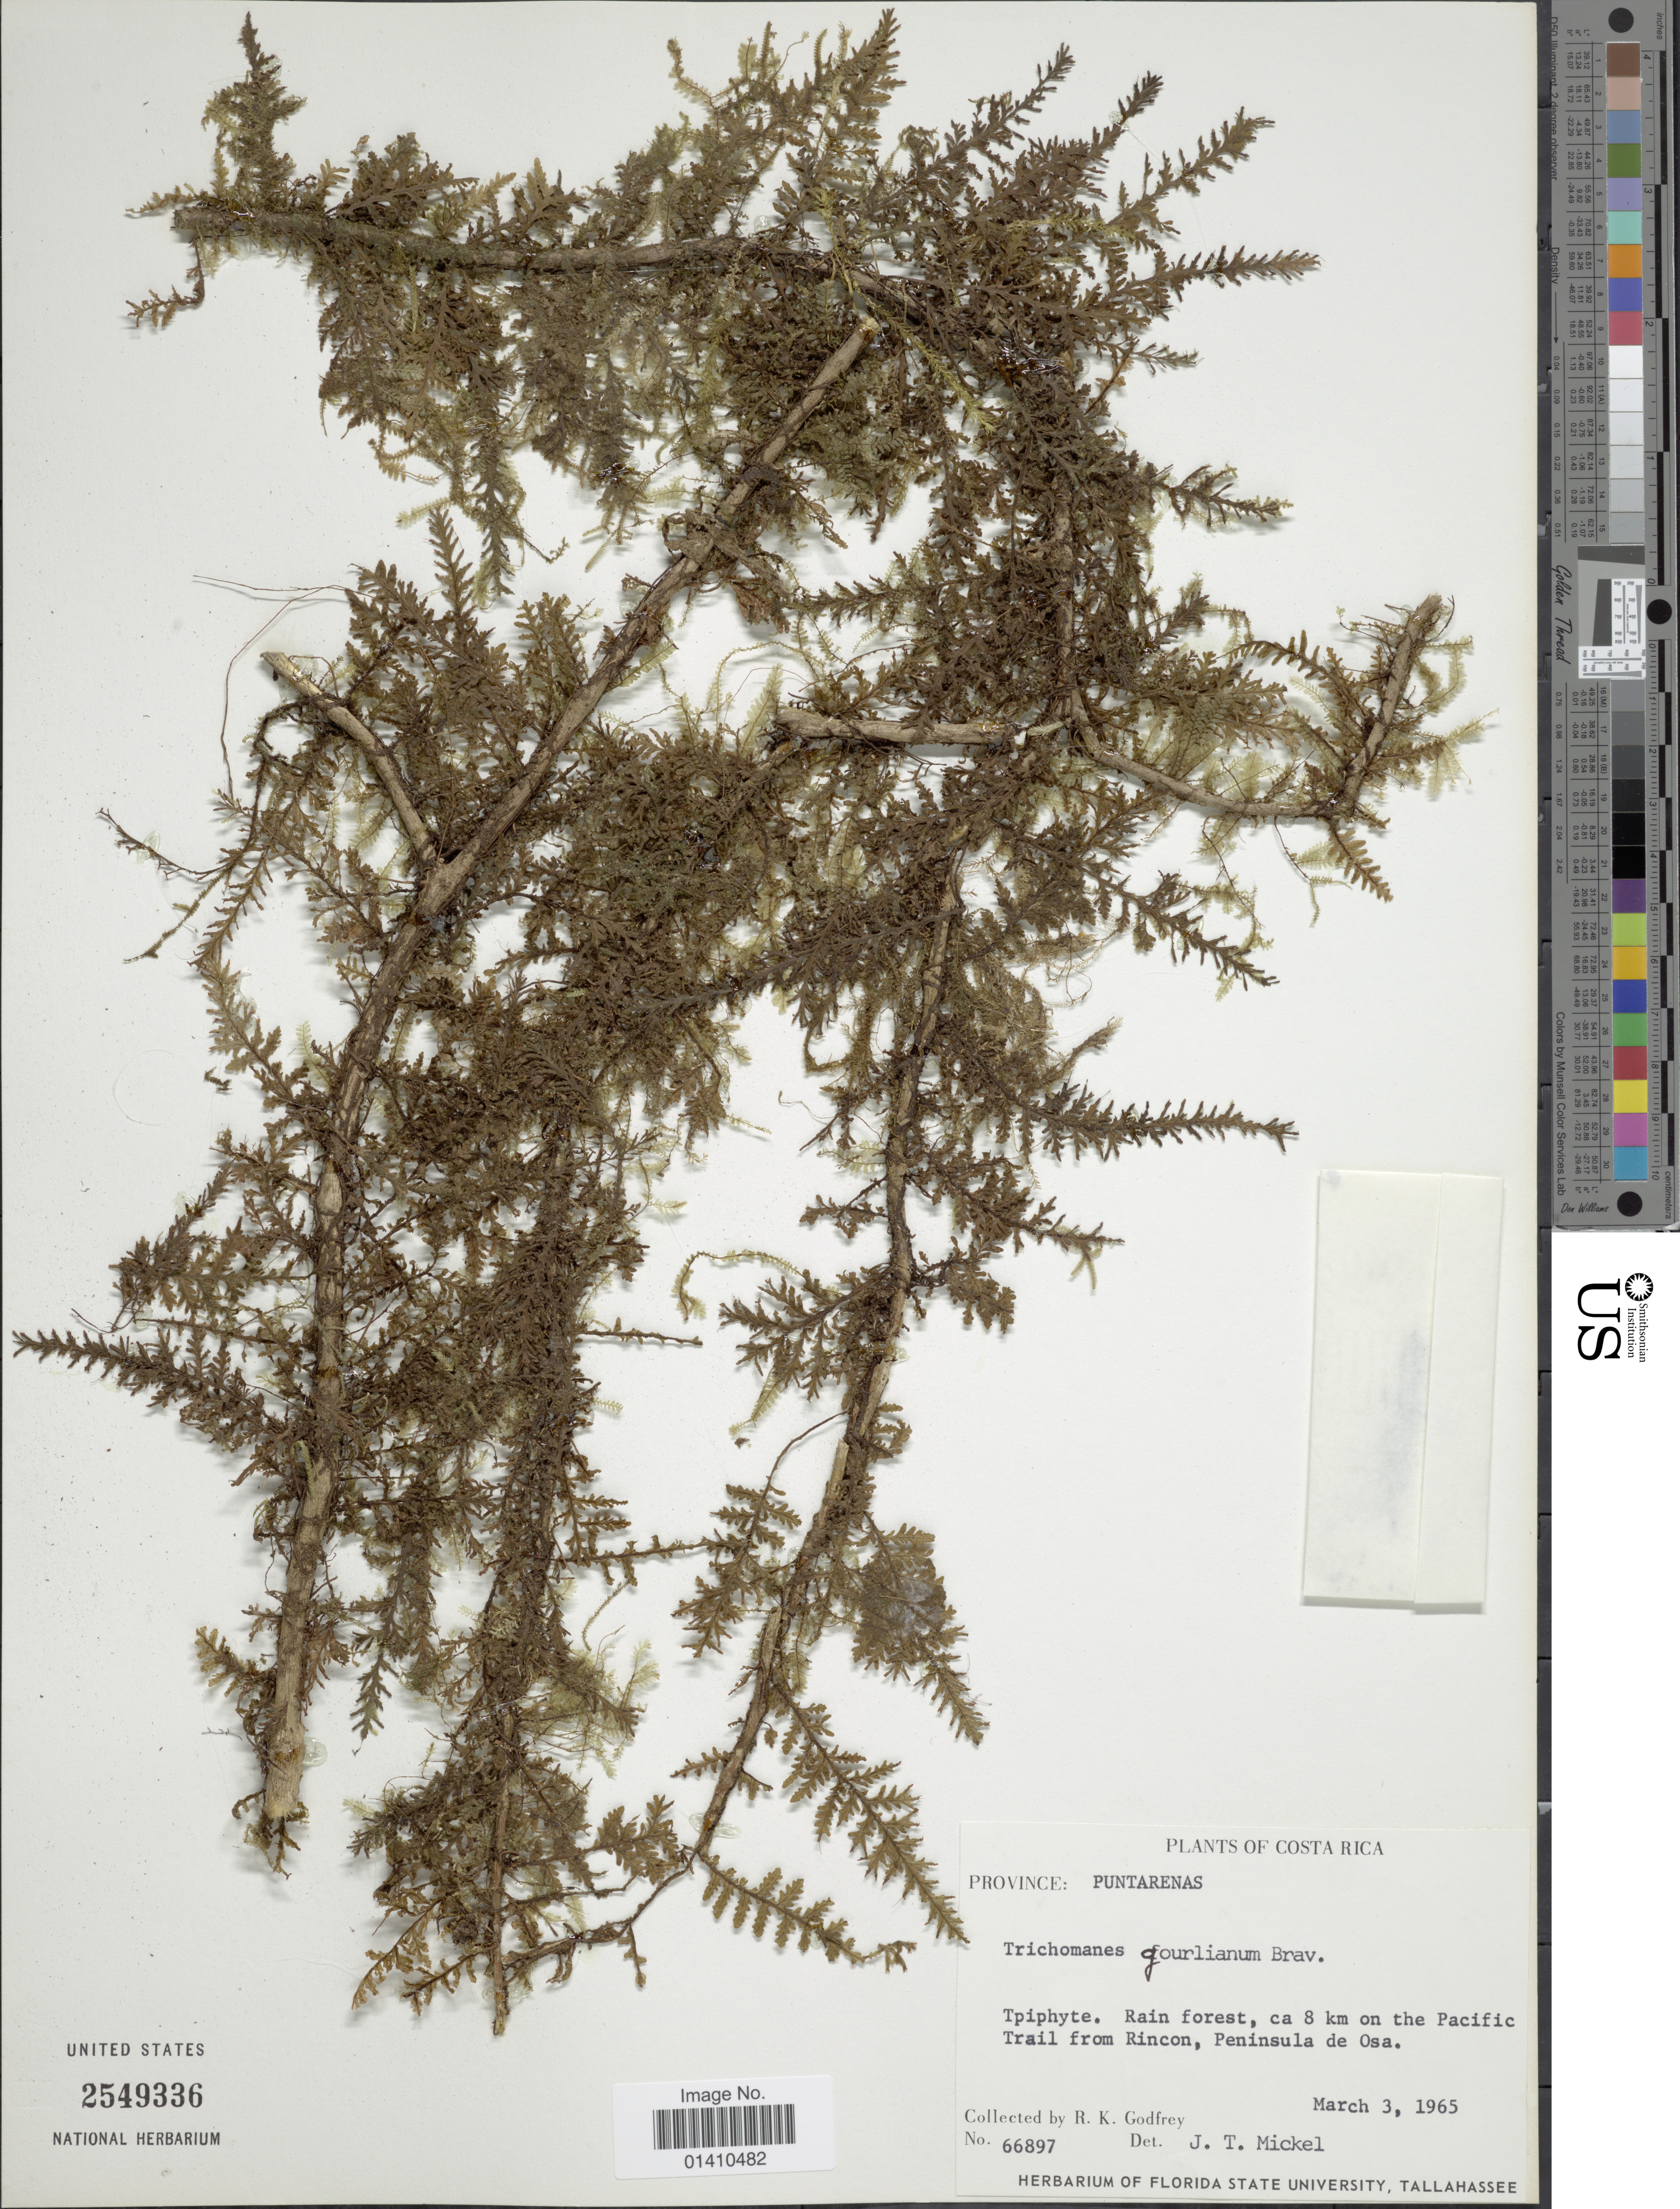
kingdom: Plantae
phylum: Tracheophyta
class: Polypodiopsida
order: Hymenophyllales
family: Hymenophyllaceae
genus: Didymoglossum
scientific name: Didymoglossum gourlianum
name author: (Grev. ex J. Sm.) Pic. Serm.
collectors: R. K. Godfrey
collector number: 66897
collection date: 1965-03-03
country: Costa Rica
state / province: Puntarenas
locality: Tpiphyte. Rain forest, 8 km on the Pacific Trail from Rincon, Peninsula de Osa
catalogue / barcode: US 2549336